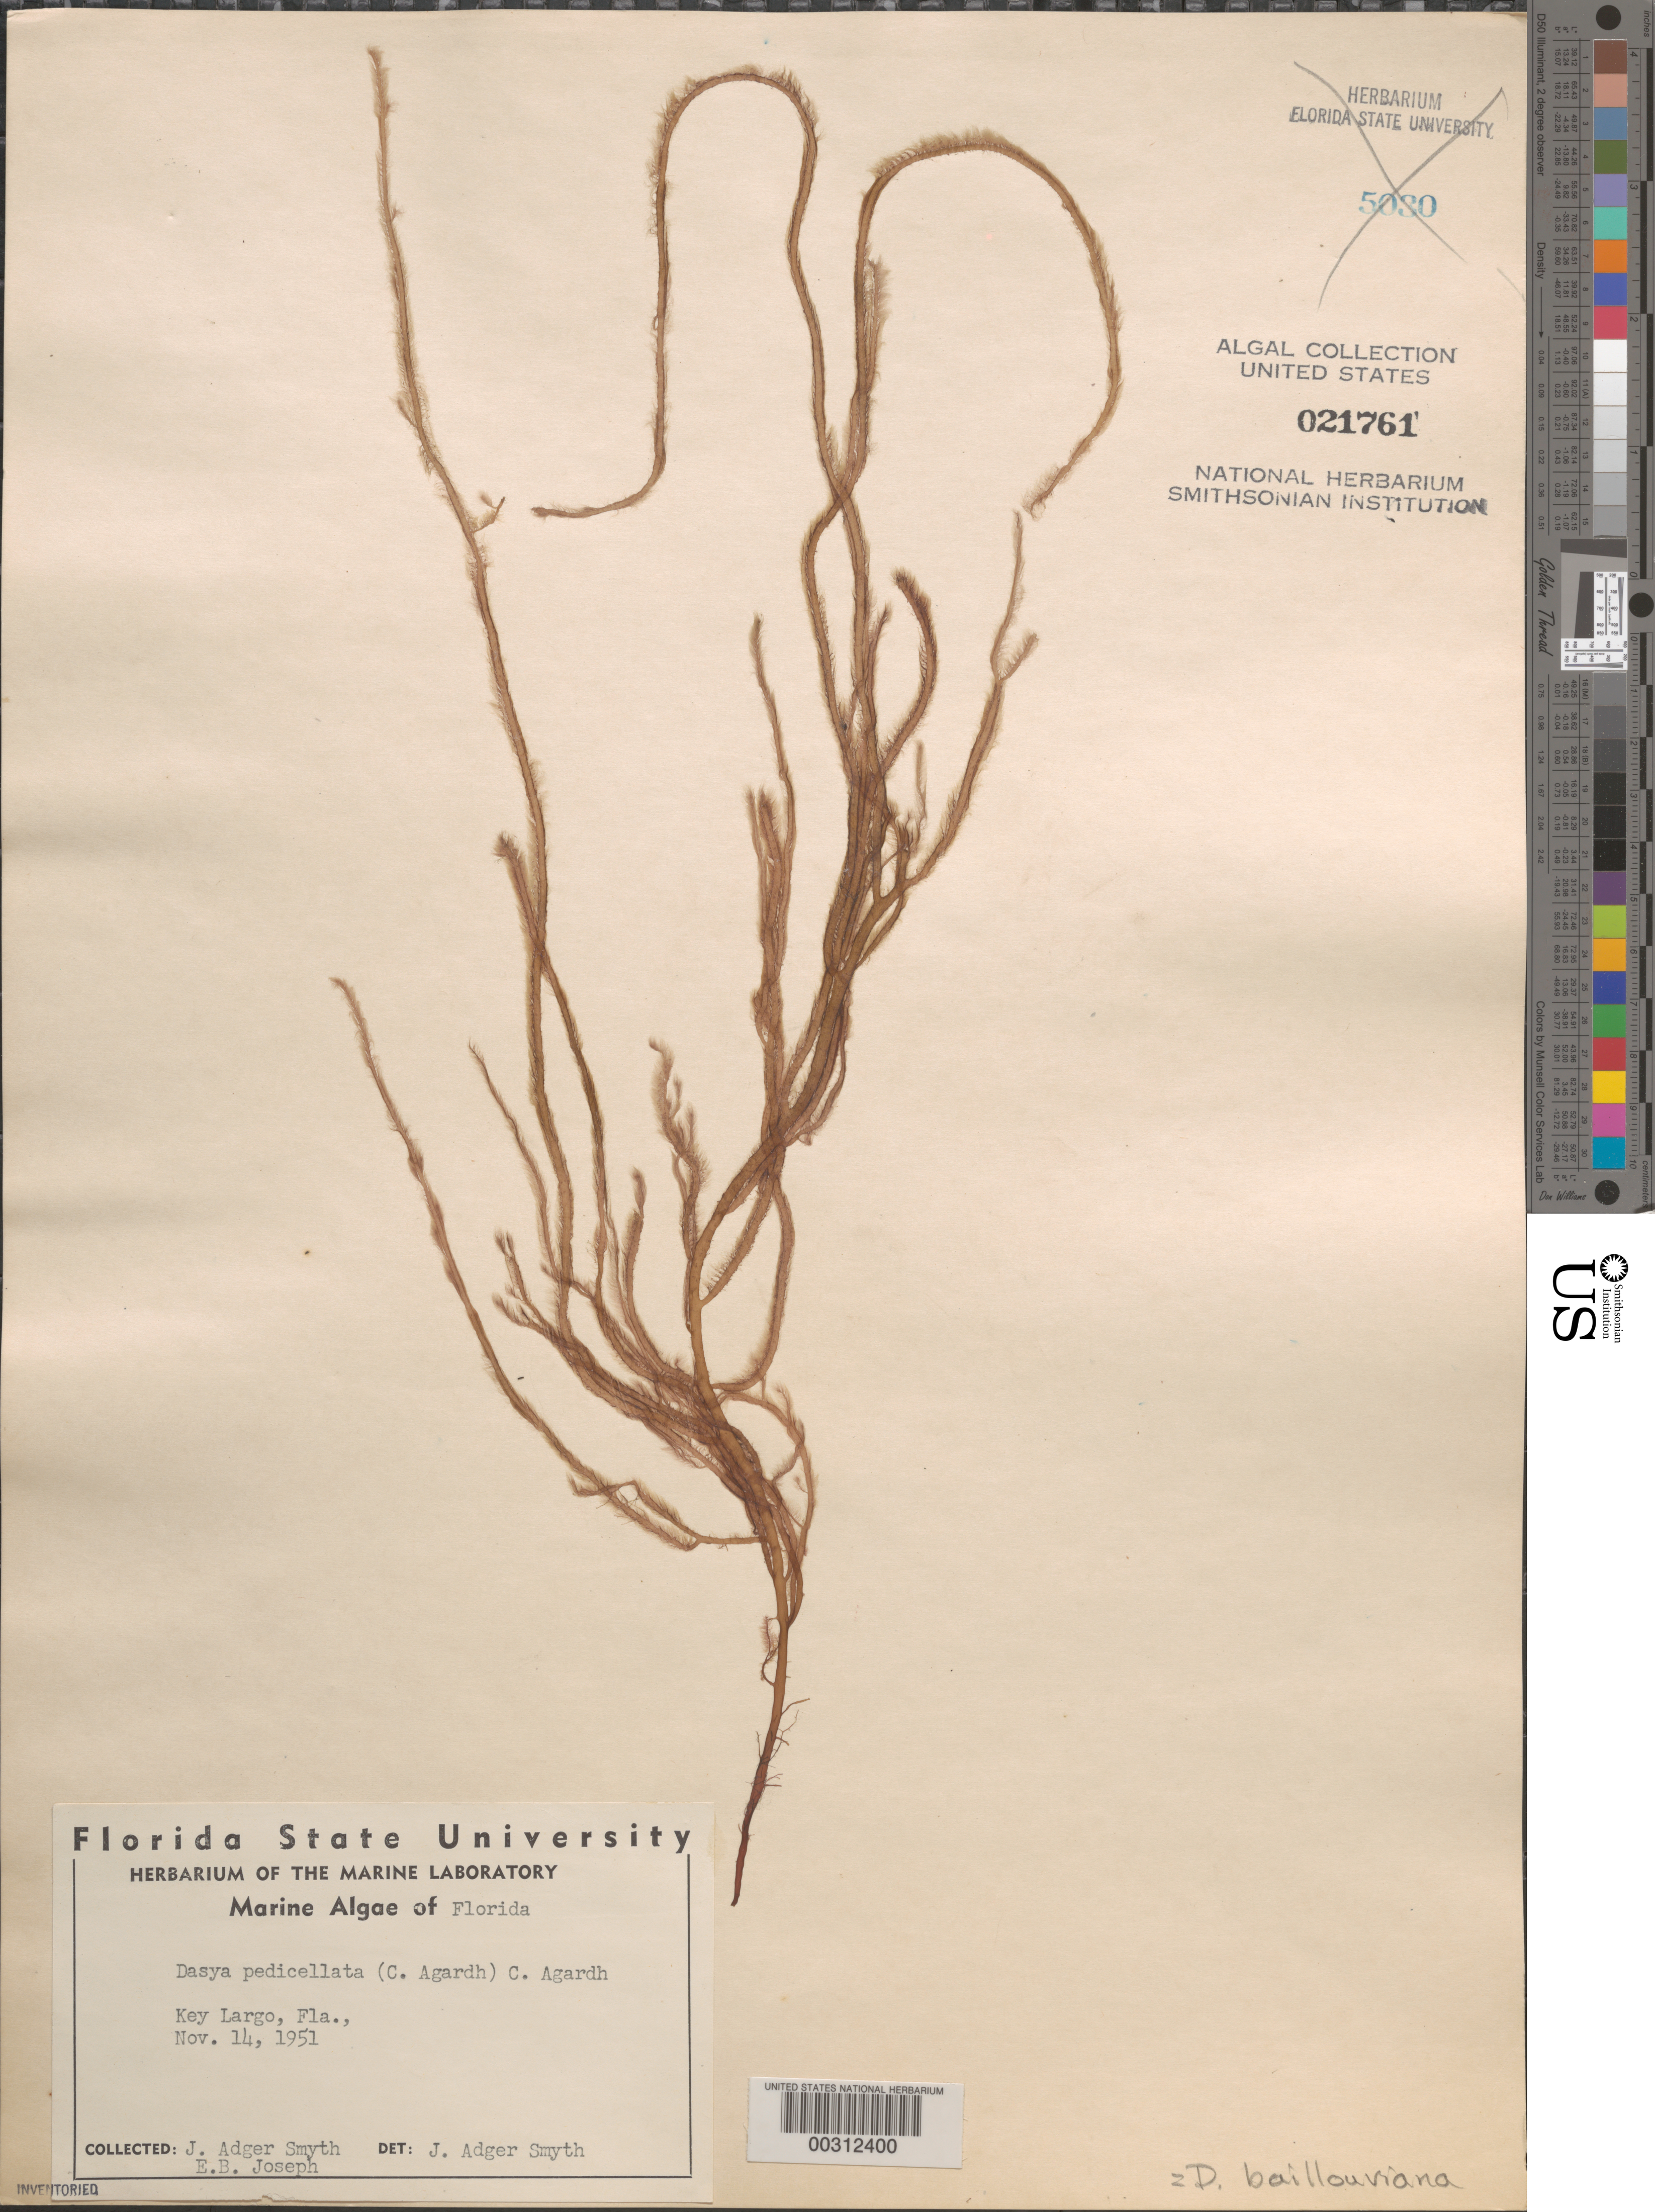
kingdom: Plantae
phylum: Rhodophyta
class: Florideophyceae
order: Ceramiales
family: Dasyaceae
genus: Dasya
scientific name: Dasya pedicellata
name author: (C. Agardh) C. Agardh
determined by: Algae name updating Project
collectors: J. Smyth & E. Joseph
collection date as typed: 14 Nov 1951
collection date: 1951-11-14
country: United States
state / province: Florida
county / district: Monroe County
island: Key Largo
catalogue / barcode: US 21761